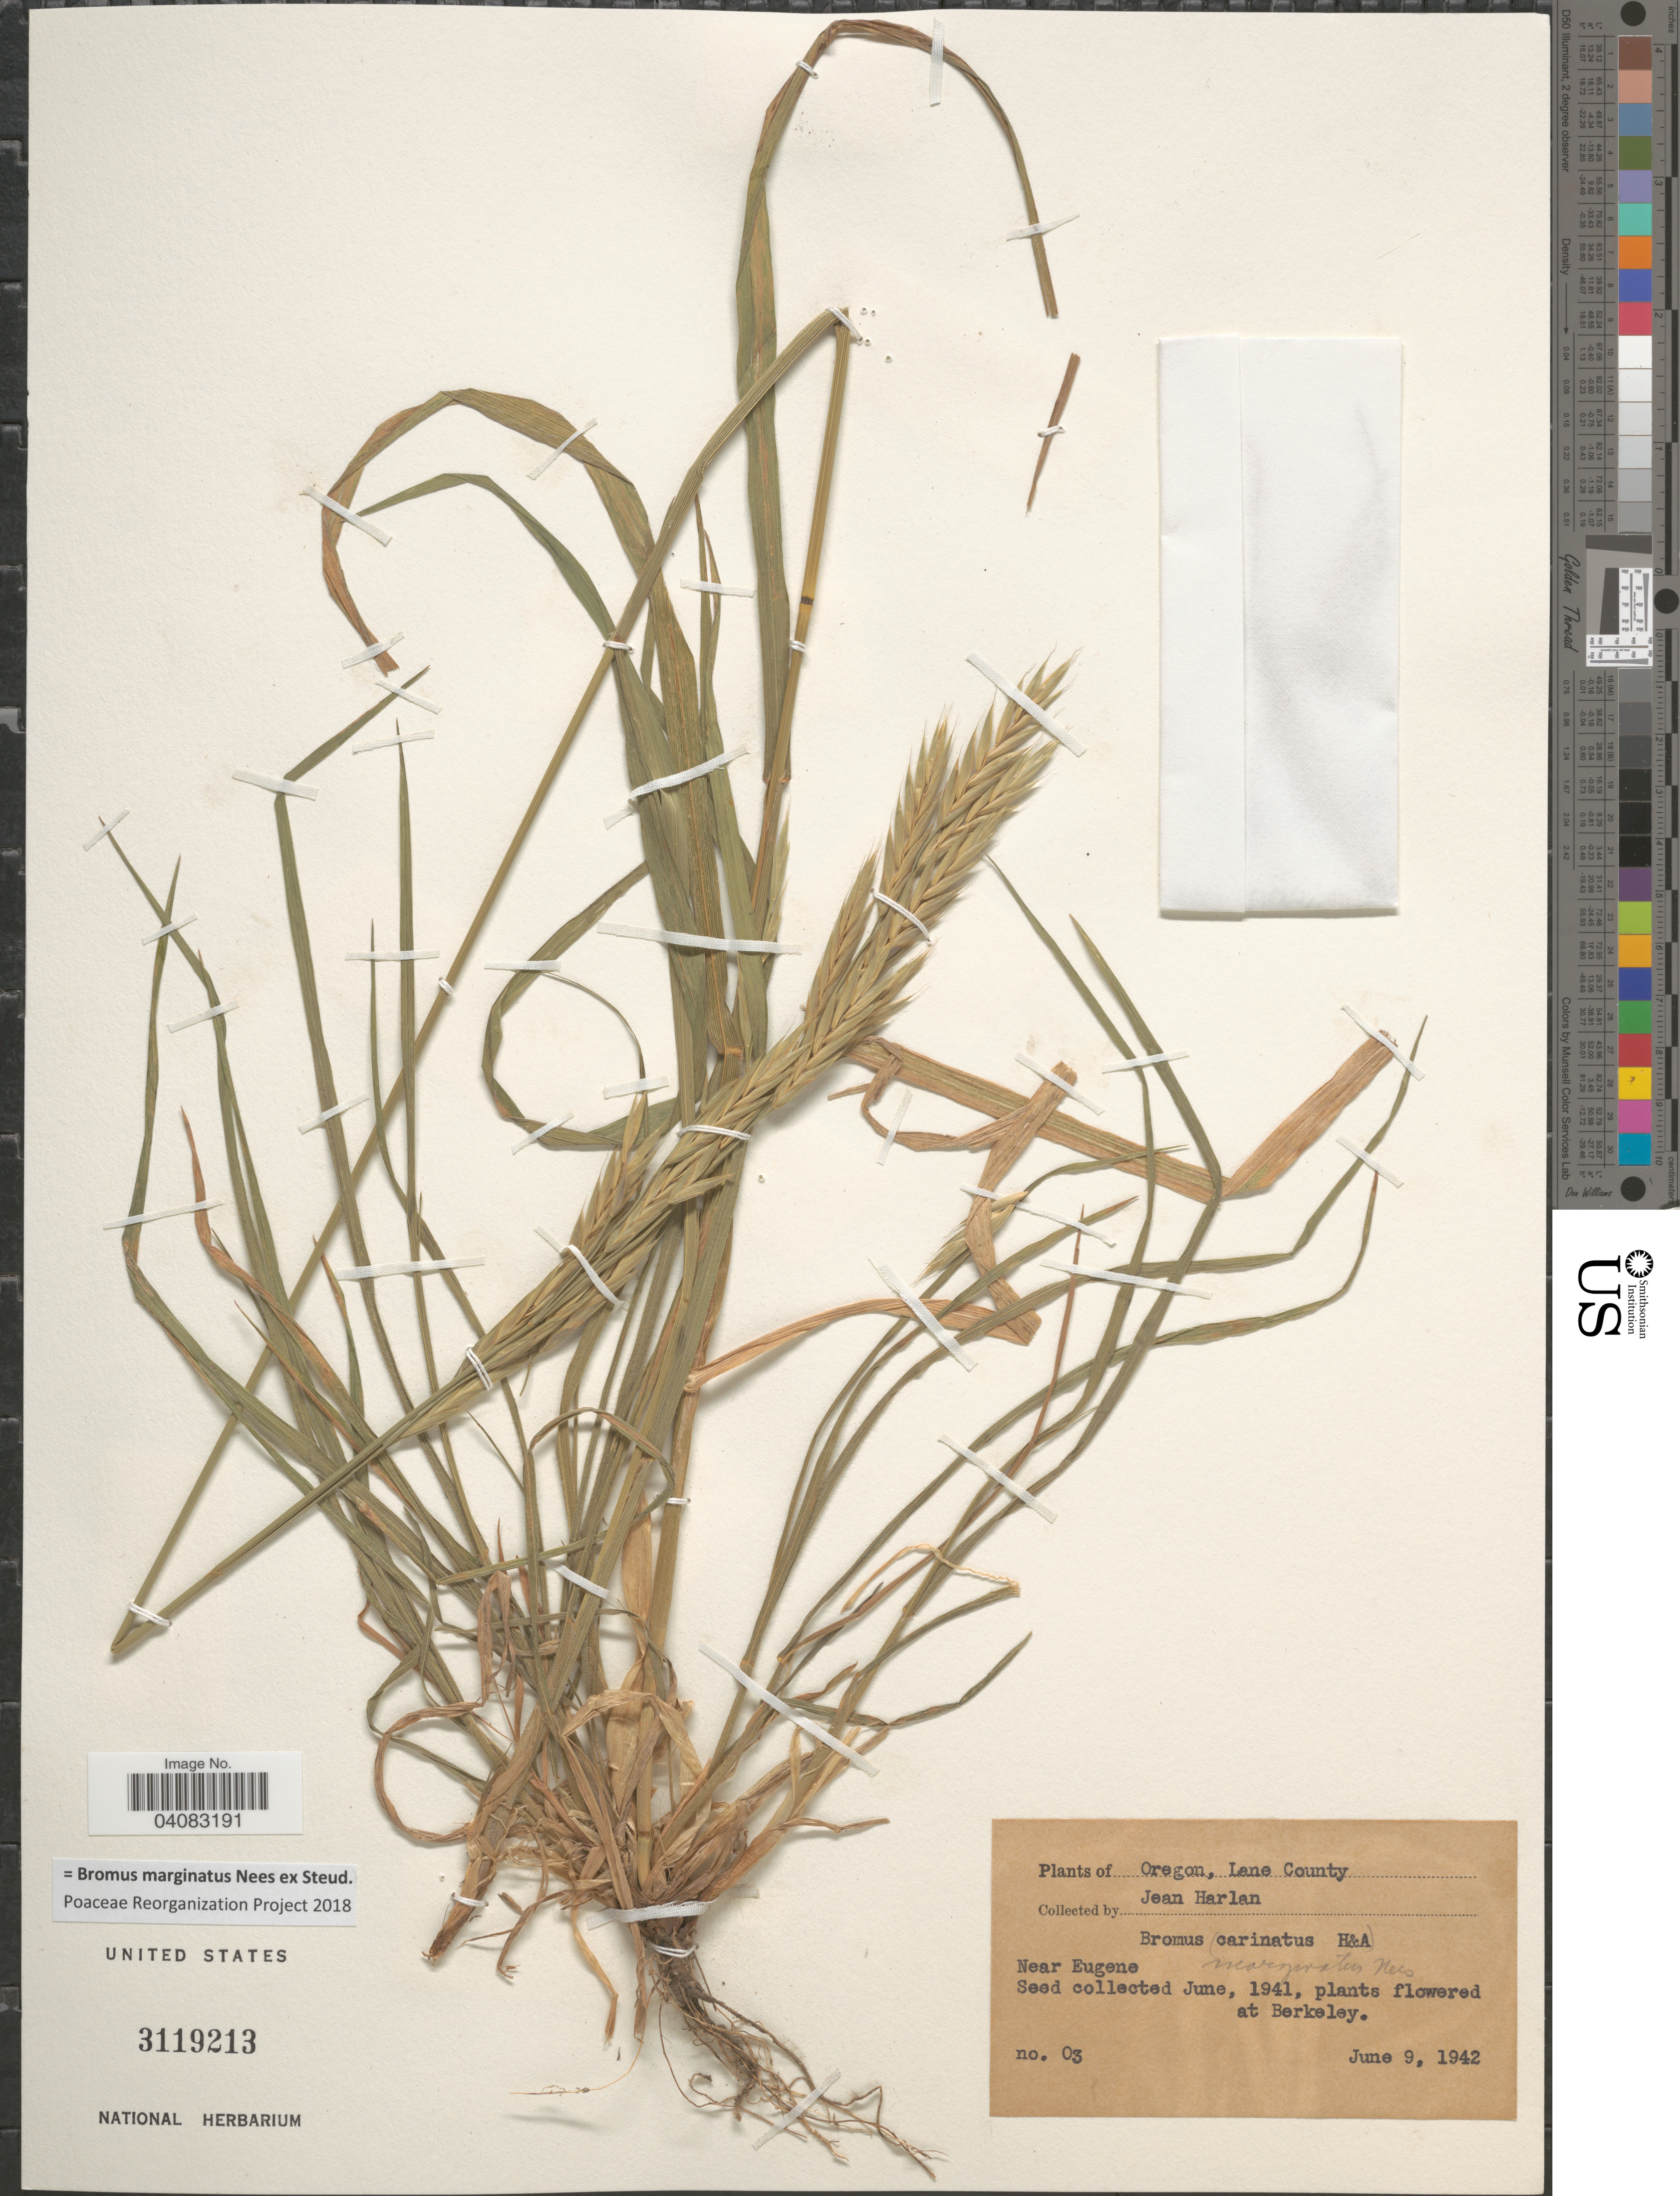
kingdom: Plantae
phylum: Tracheophyta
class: Liliopsida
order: Poales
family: Poaceae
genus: Bromus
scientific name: Bromus marginatus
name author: Nees ex Steud.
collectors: J. Harlan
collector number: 03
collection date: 1942-06-09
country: United States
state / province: Oregon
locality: Lane County. Near Eugene.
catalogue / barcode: US 3119213